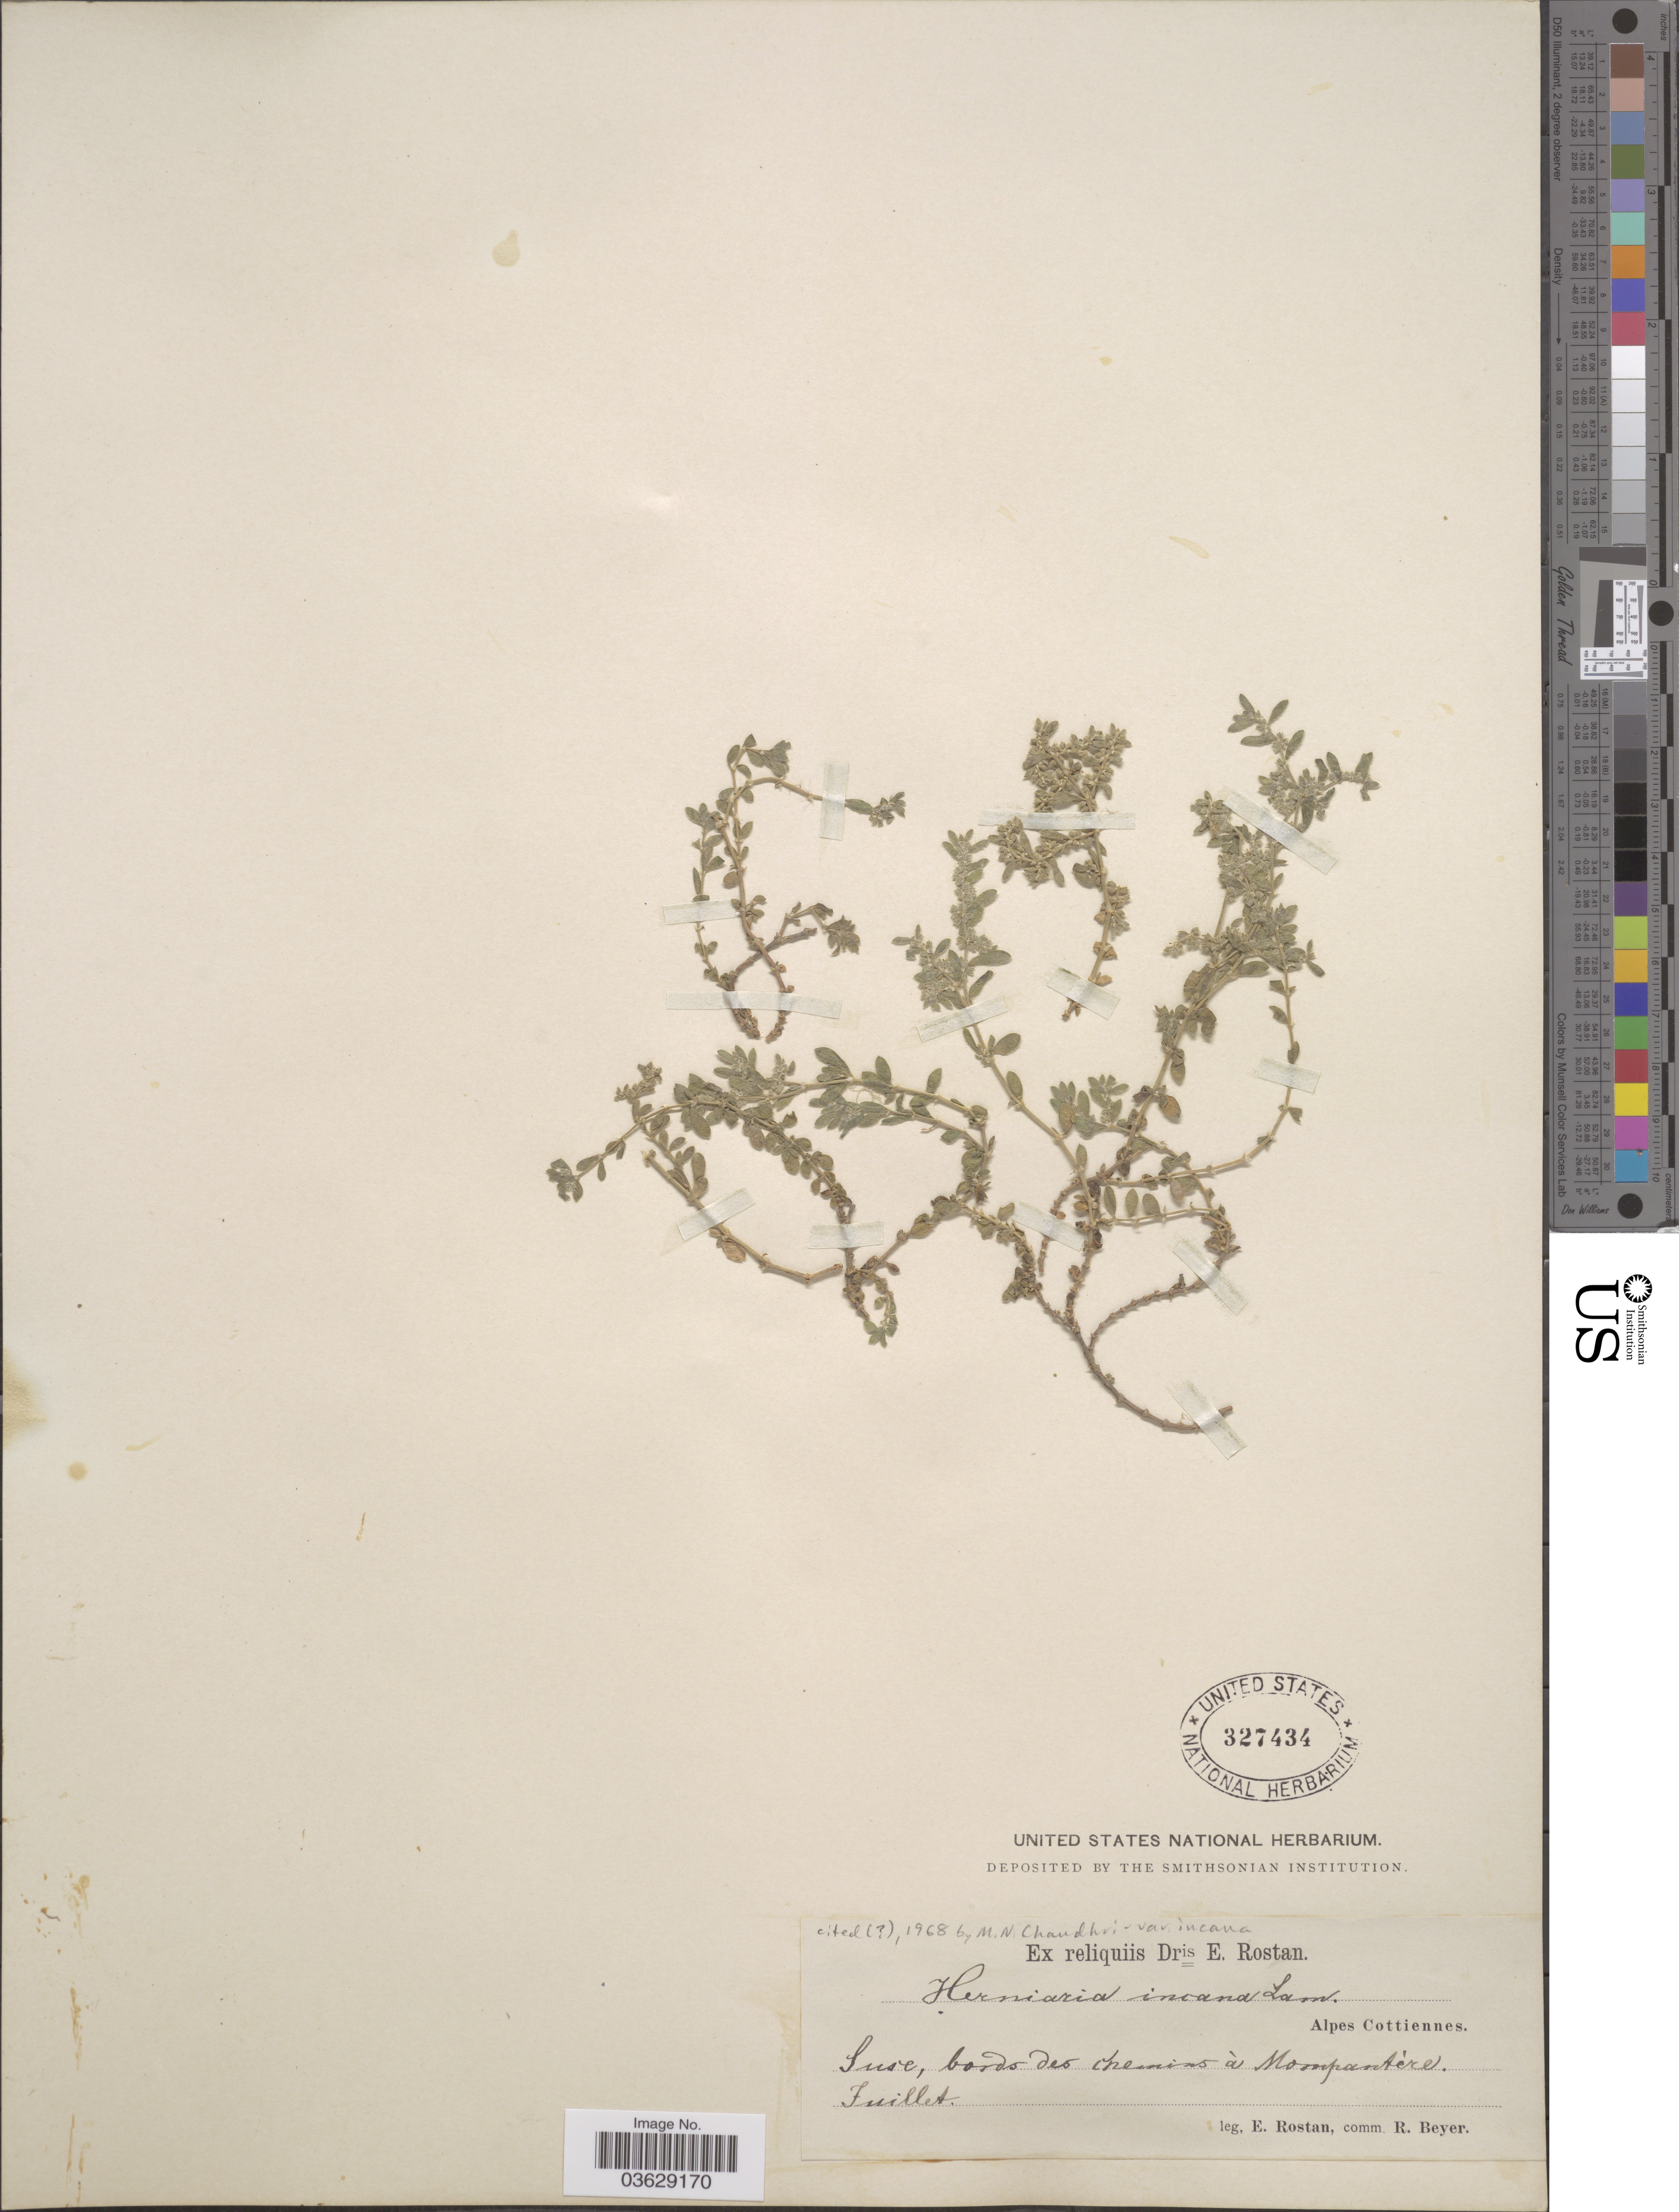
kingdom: Plantae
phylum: Tracheophyta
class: Magnoliopsida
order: Caryophyllales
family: Caryophyllaceae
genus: Herniaria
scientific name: Herniaria incana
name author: Lam.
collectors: E. Rostan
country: Italy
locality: Alpes Cottiennes. Suse, bords des chemins à Mompantère.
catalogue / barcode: US 327434